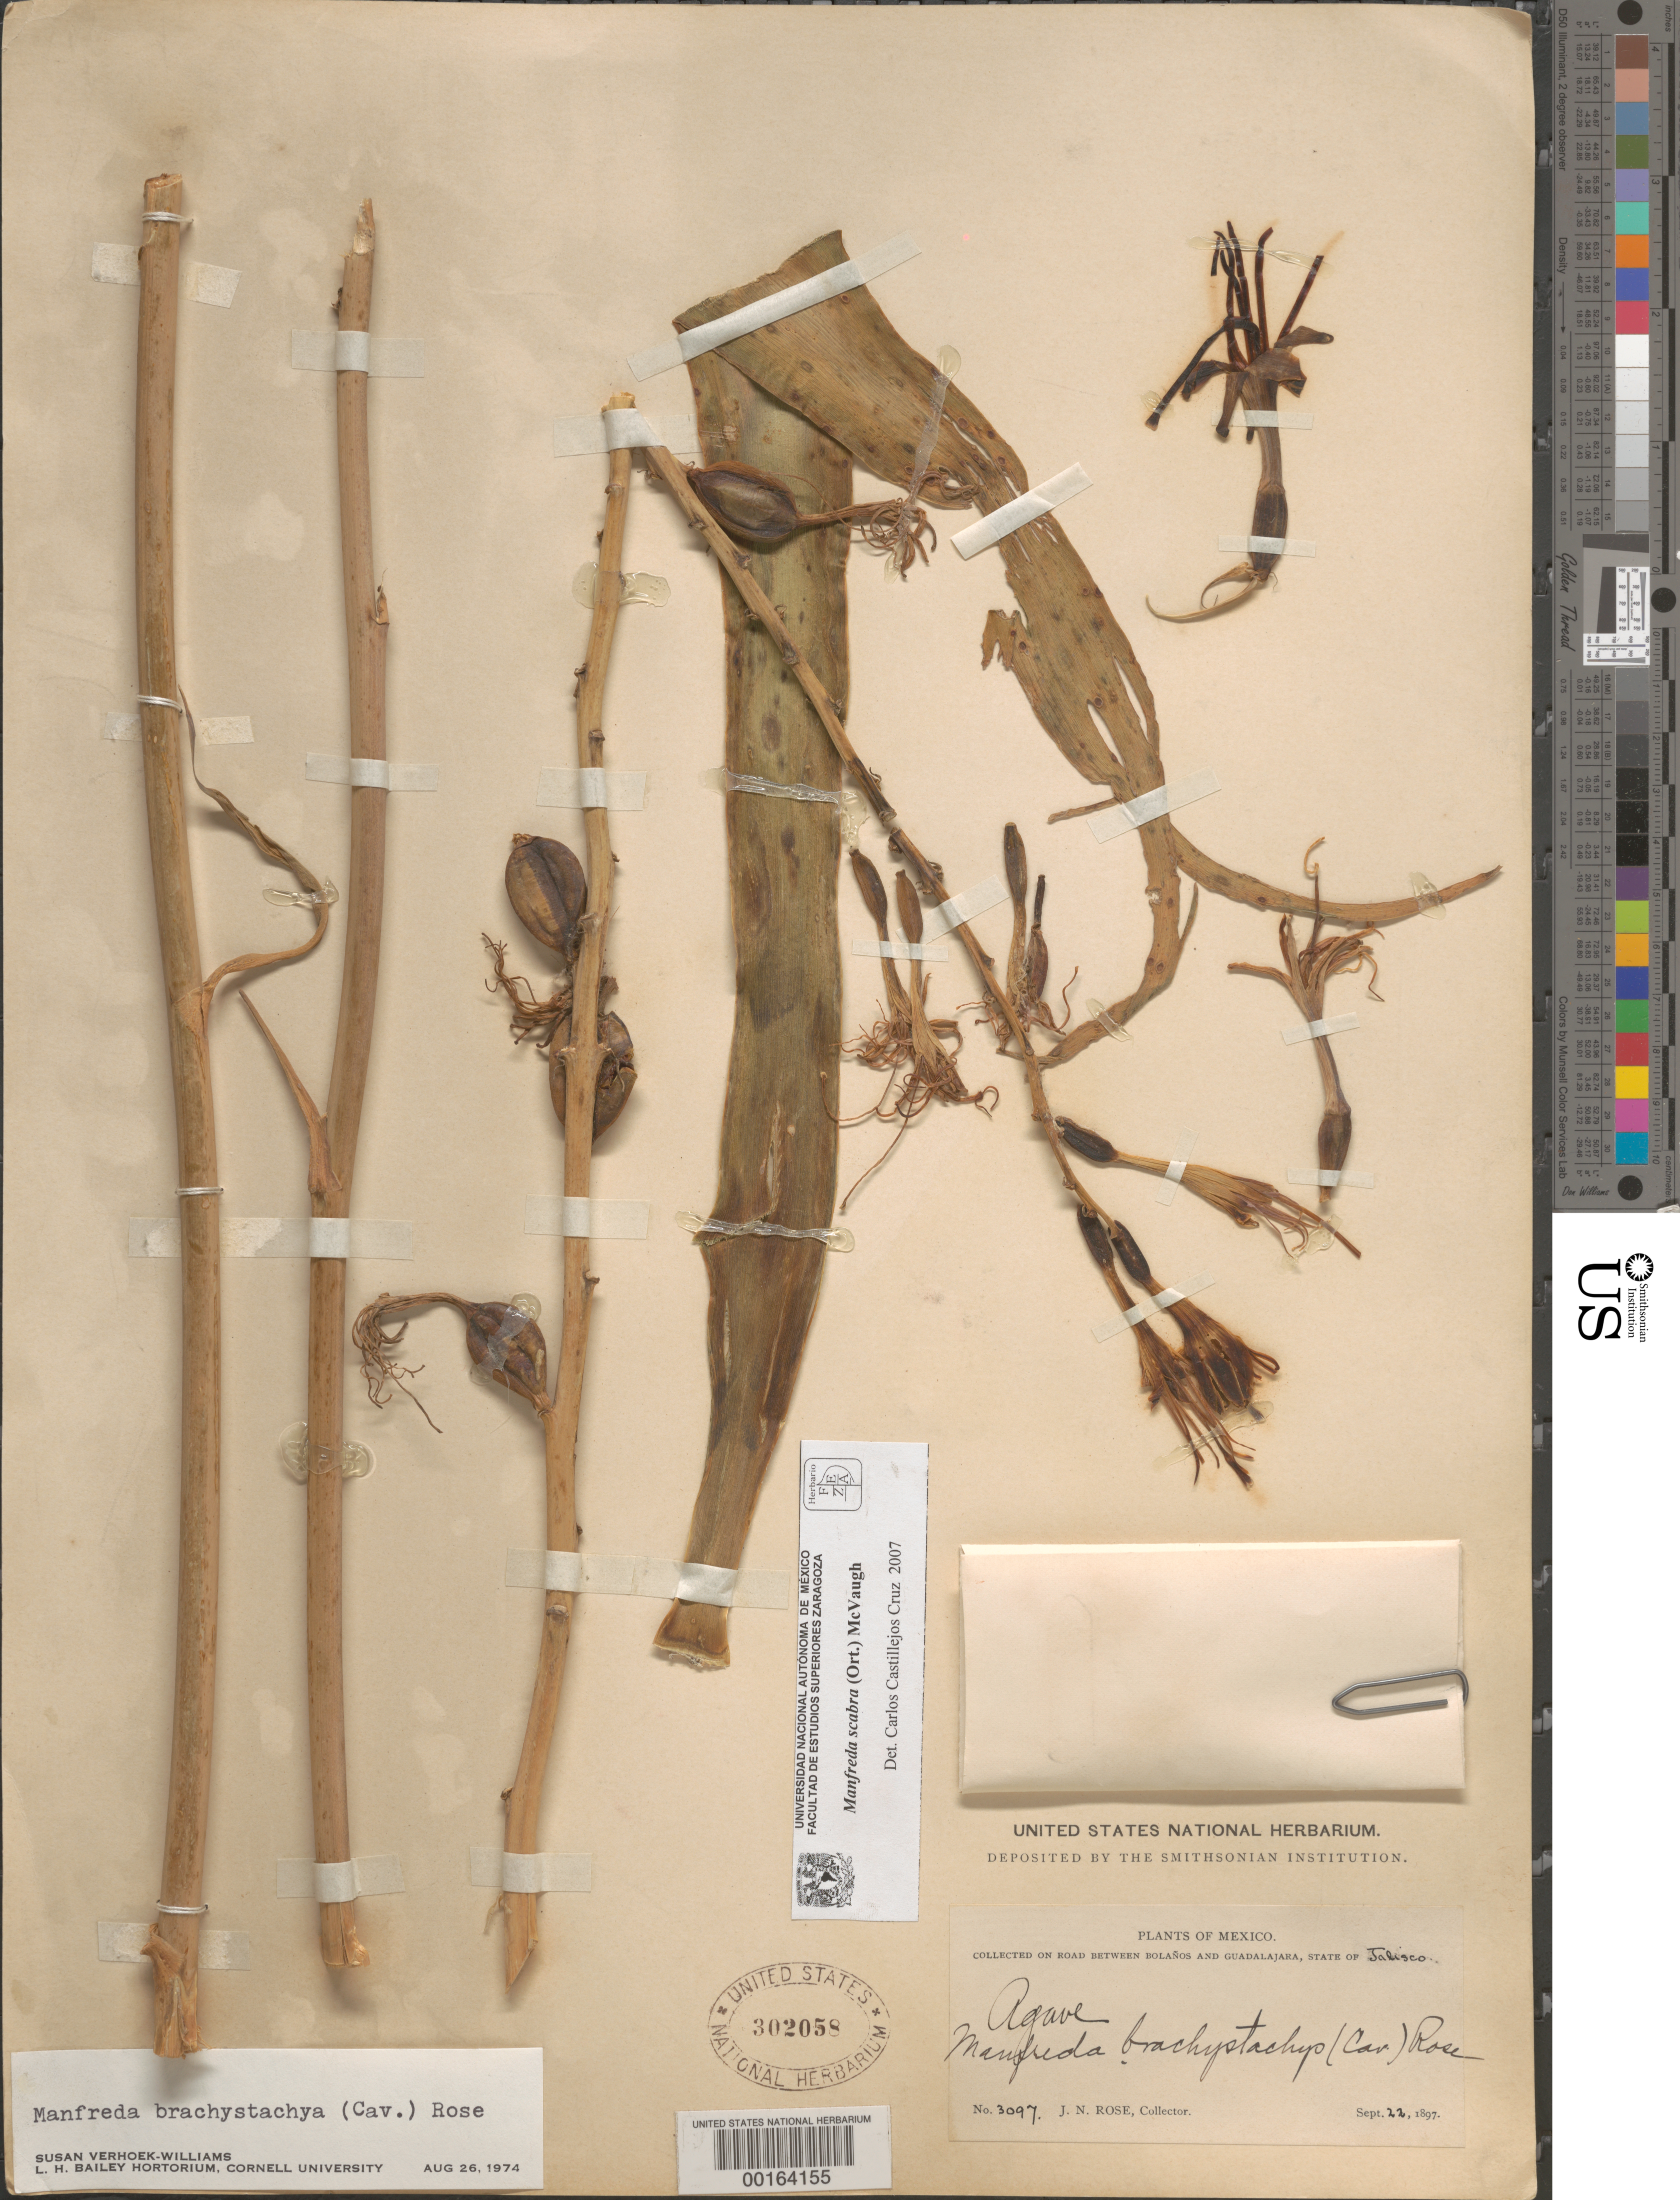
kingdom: Plantae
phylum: Tracheophyta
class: Liliopsida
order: Asparagales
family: Asparagaceae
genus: Manfreda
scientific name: Manfreda scabra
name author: (Ortega) McVaugh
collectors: J. N. Rose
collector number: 3097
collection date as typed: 22 Sep 1897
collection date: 1897-09-22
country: Mexico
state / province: Jalisco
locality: On road between Bolaños and Guadalajara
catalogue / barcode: US 302058